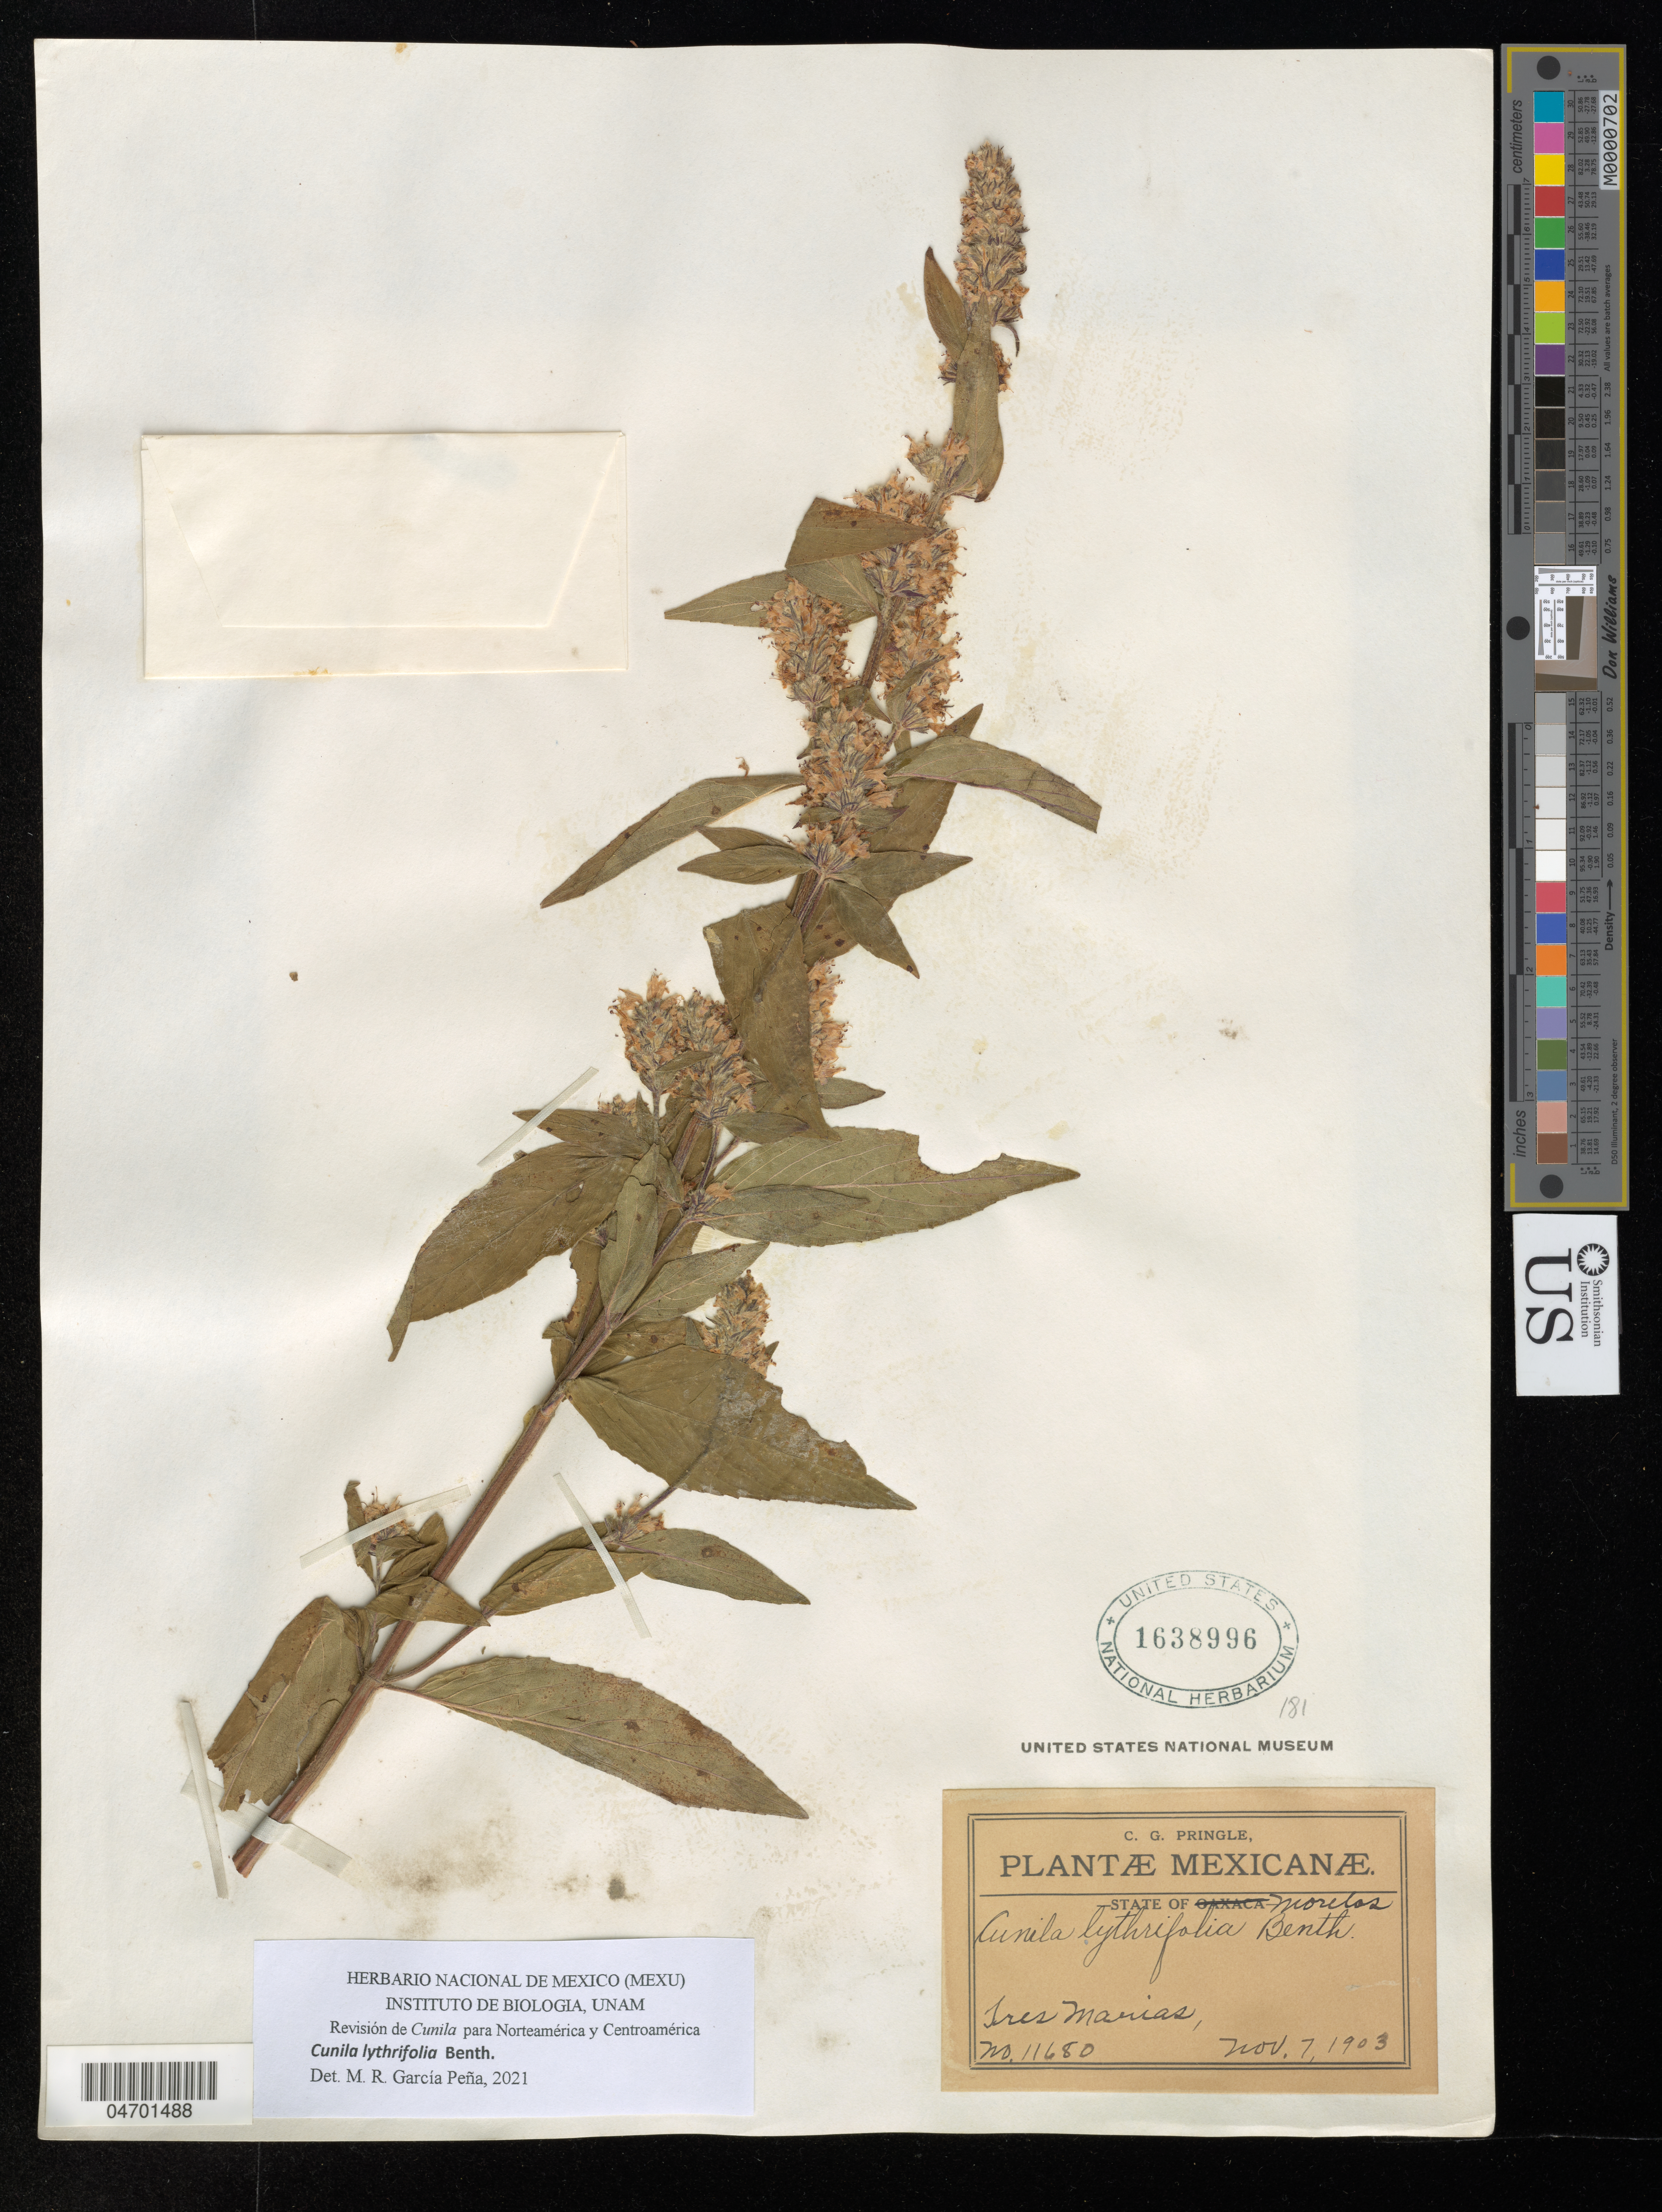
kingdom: Plantae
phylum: Tracheophyta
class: Magnoliopsida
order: Lamiales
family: Lamiaceae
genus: Cunila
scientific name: Cunila lythrifolia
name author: Benth.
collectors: C. G. Pringle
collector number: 11680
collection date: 1903-11-07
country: Mexico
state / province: Morelos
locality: Ires Marias.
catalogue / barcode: US 1638996